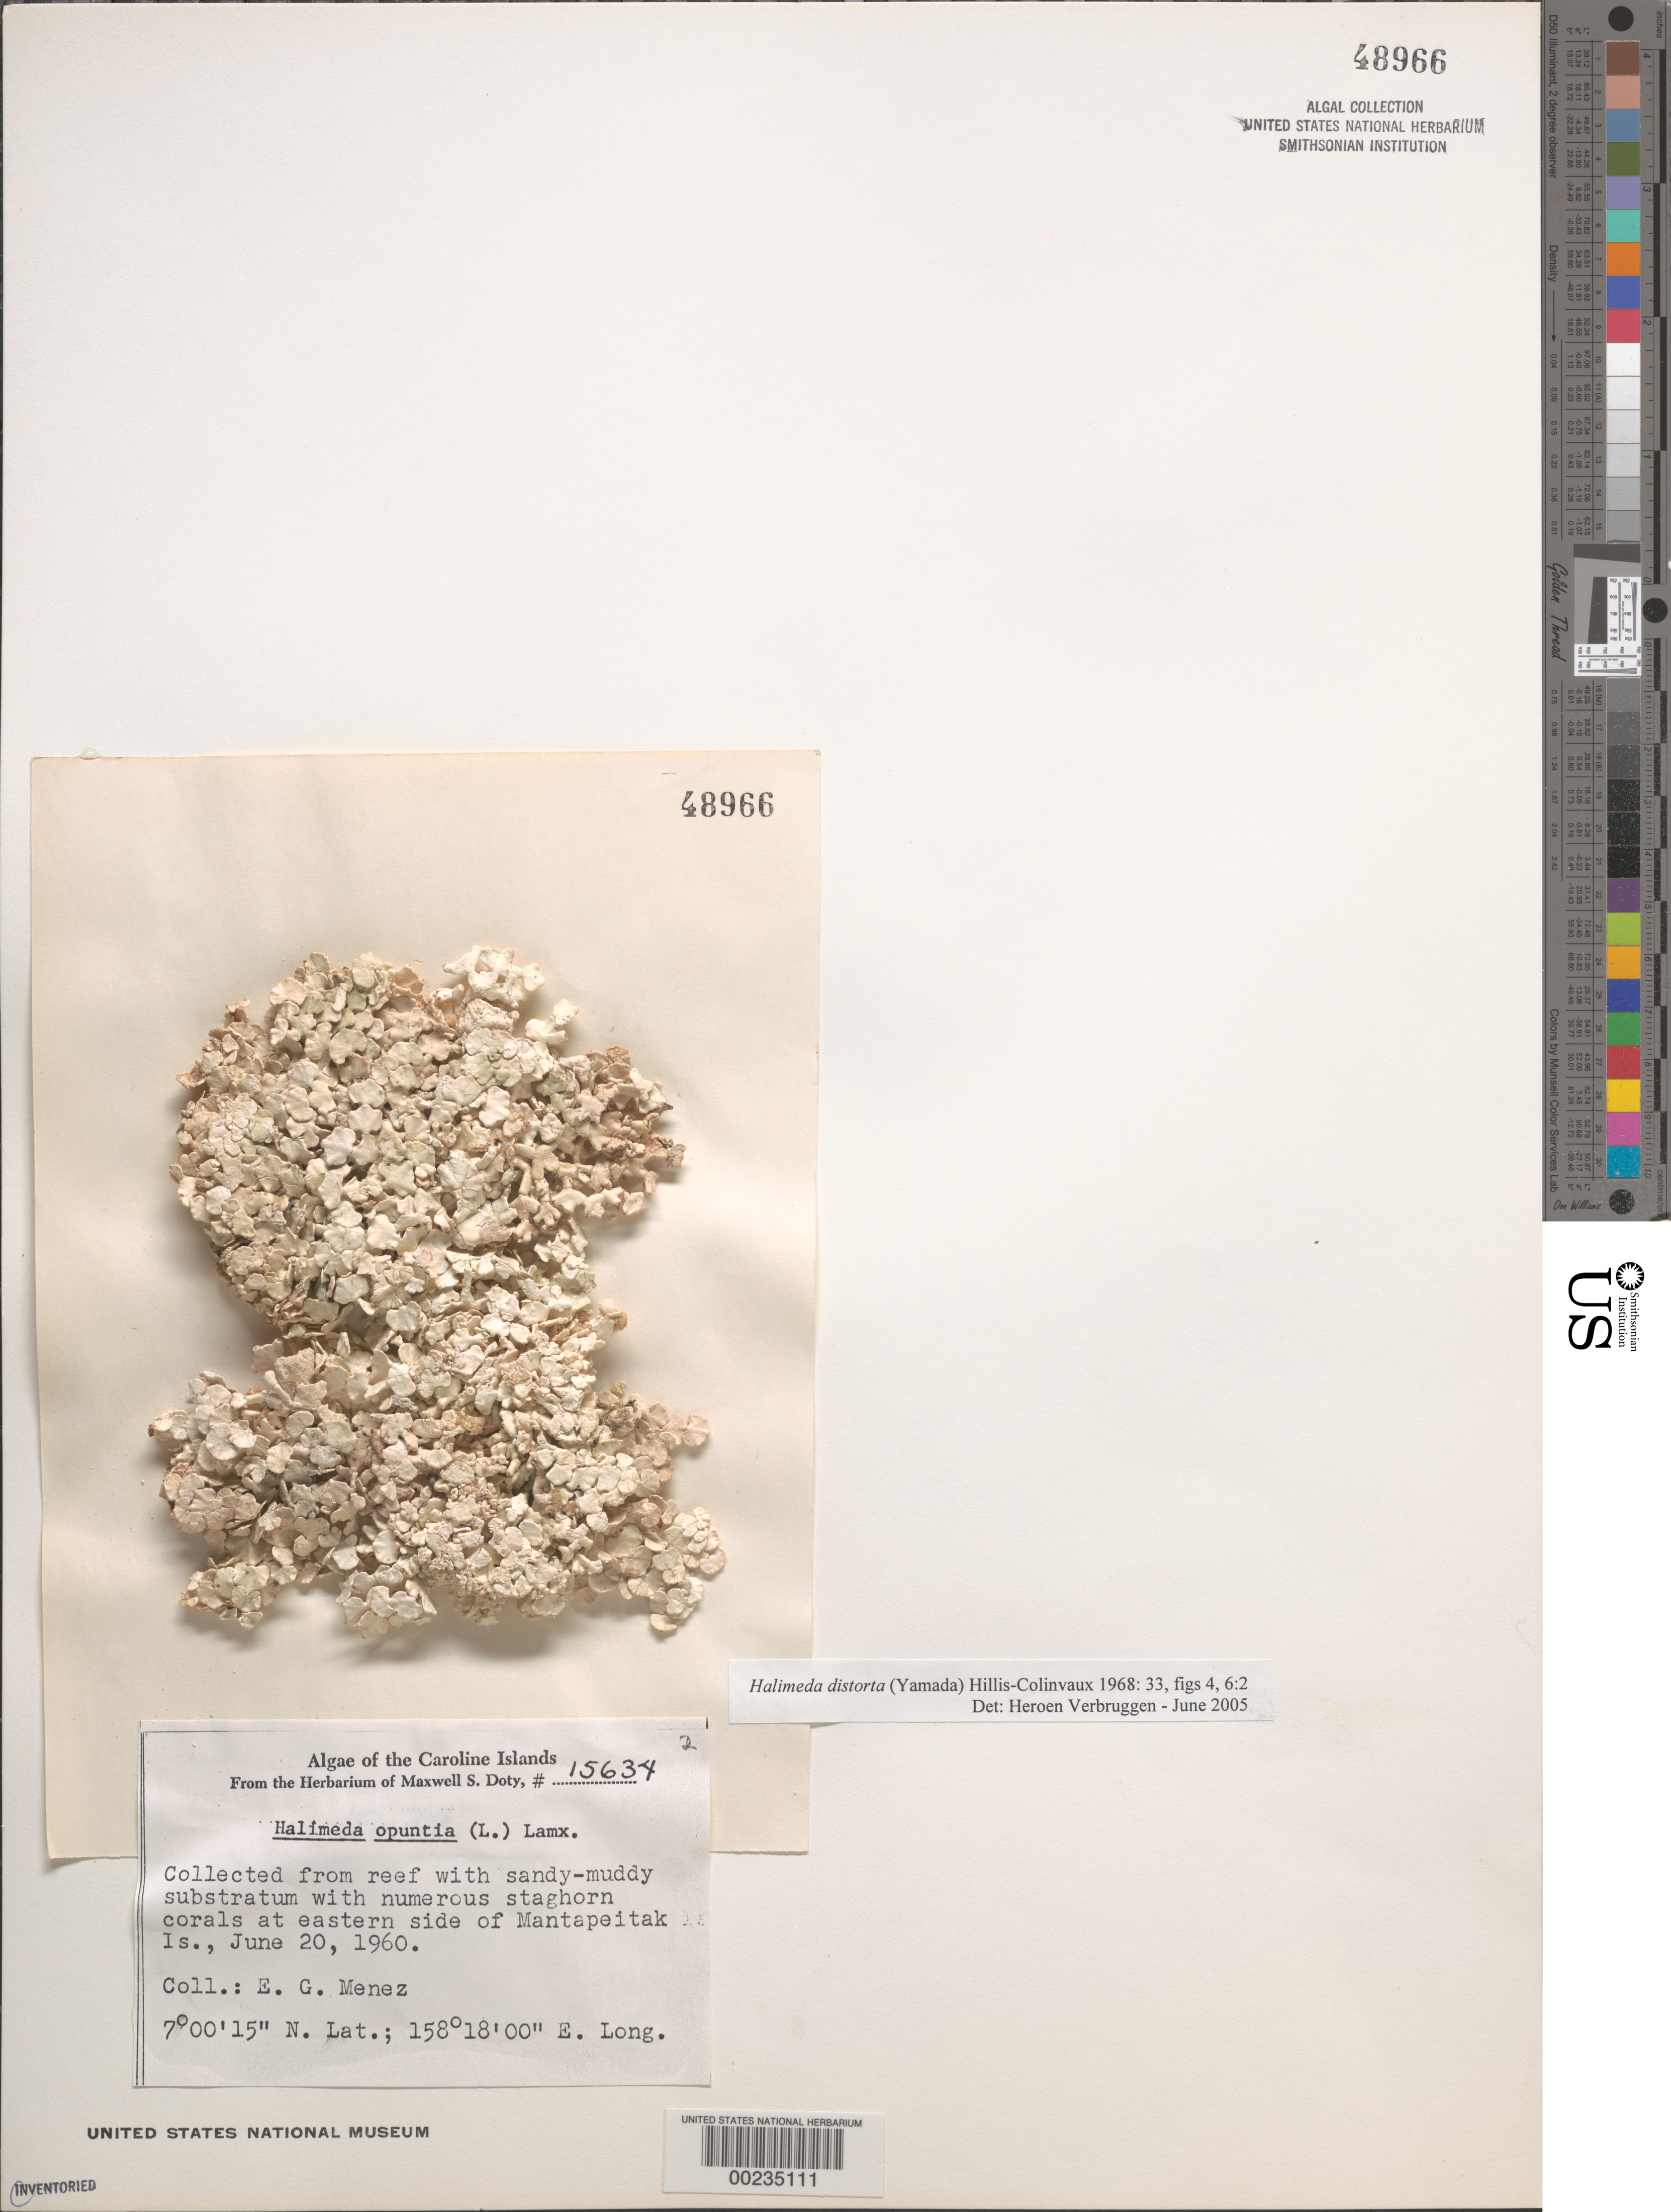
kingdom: Plantae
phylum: Chlorophyta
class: Ulvophyceae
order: Bryopsidales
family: Halimedaceae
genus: Halimeda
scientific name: Halimeda distorta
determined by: Verbruggen, H.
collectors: Meñez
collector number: MSD 15634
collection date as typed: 20 Jun 1960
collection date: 1960-06-20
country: Micronesia, Federated States of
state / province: Pohnpei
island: Mantapeitak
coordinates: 7 00' 15" N, 158 18' 00" E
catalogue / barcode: US 48966